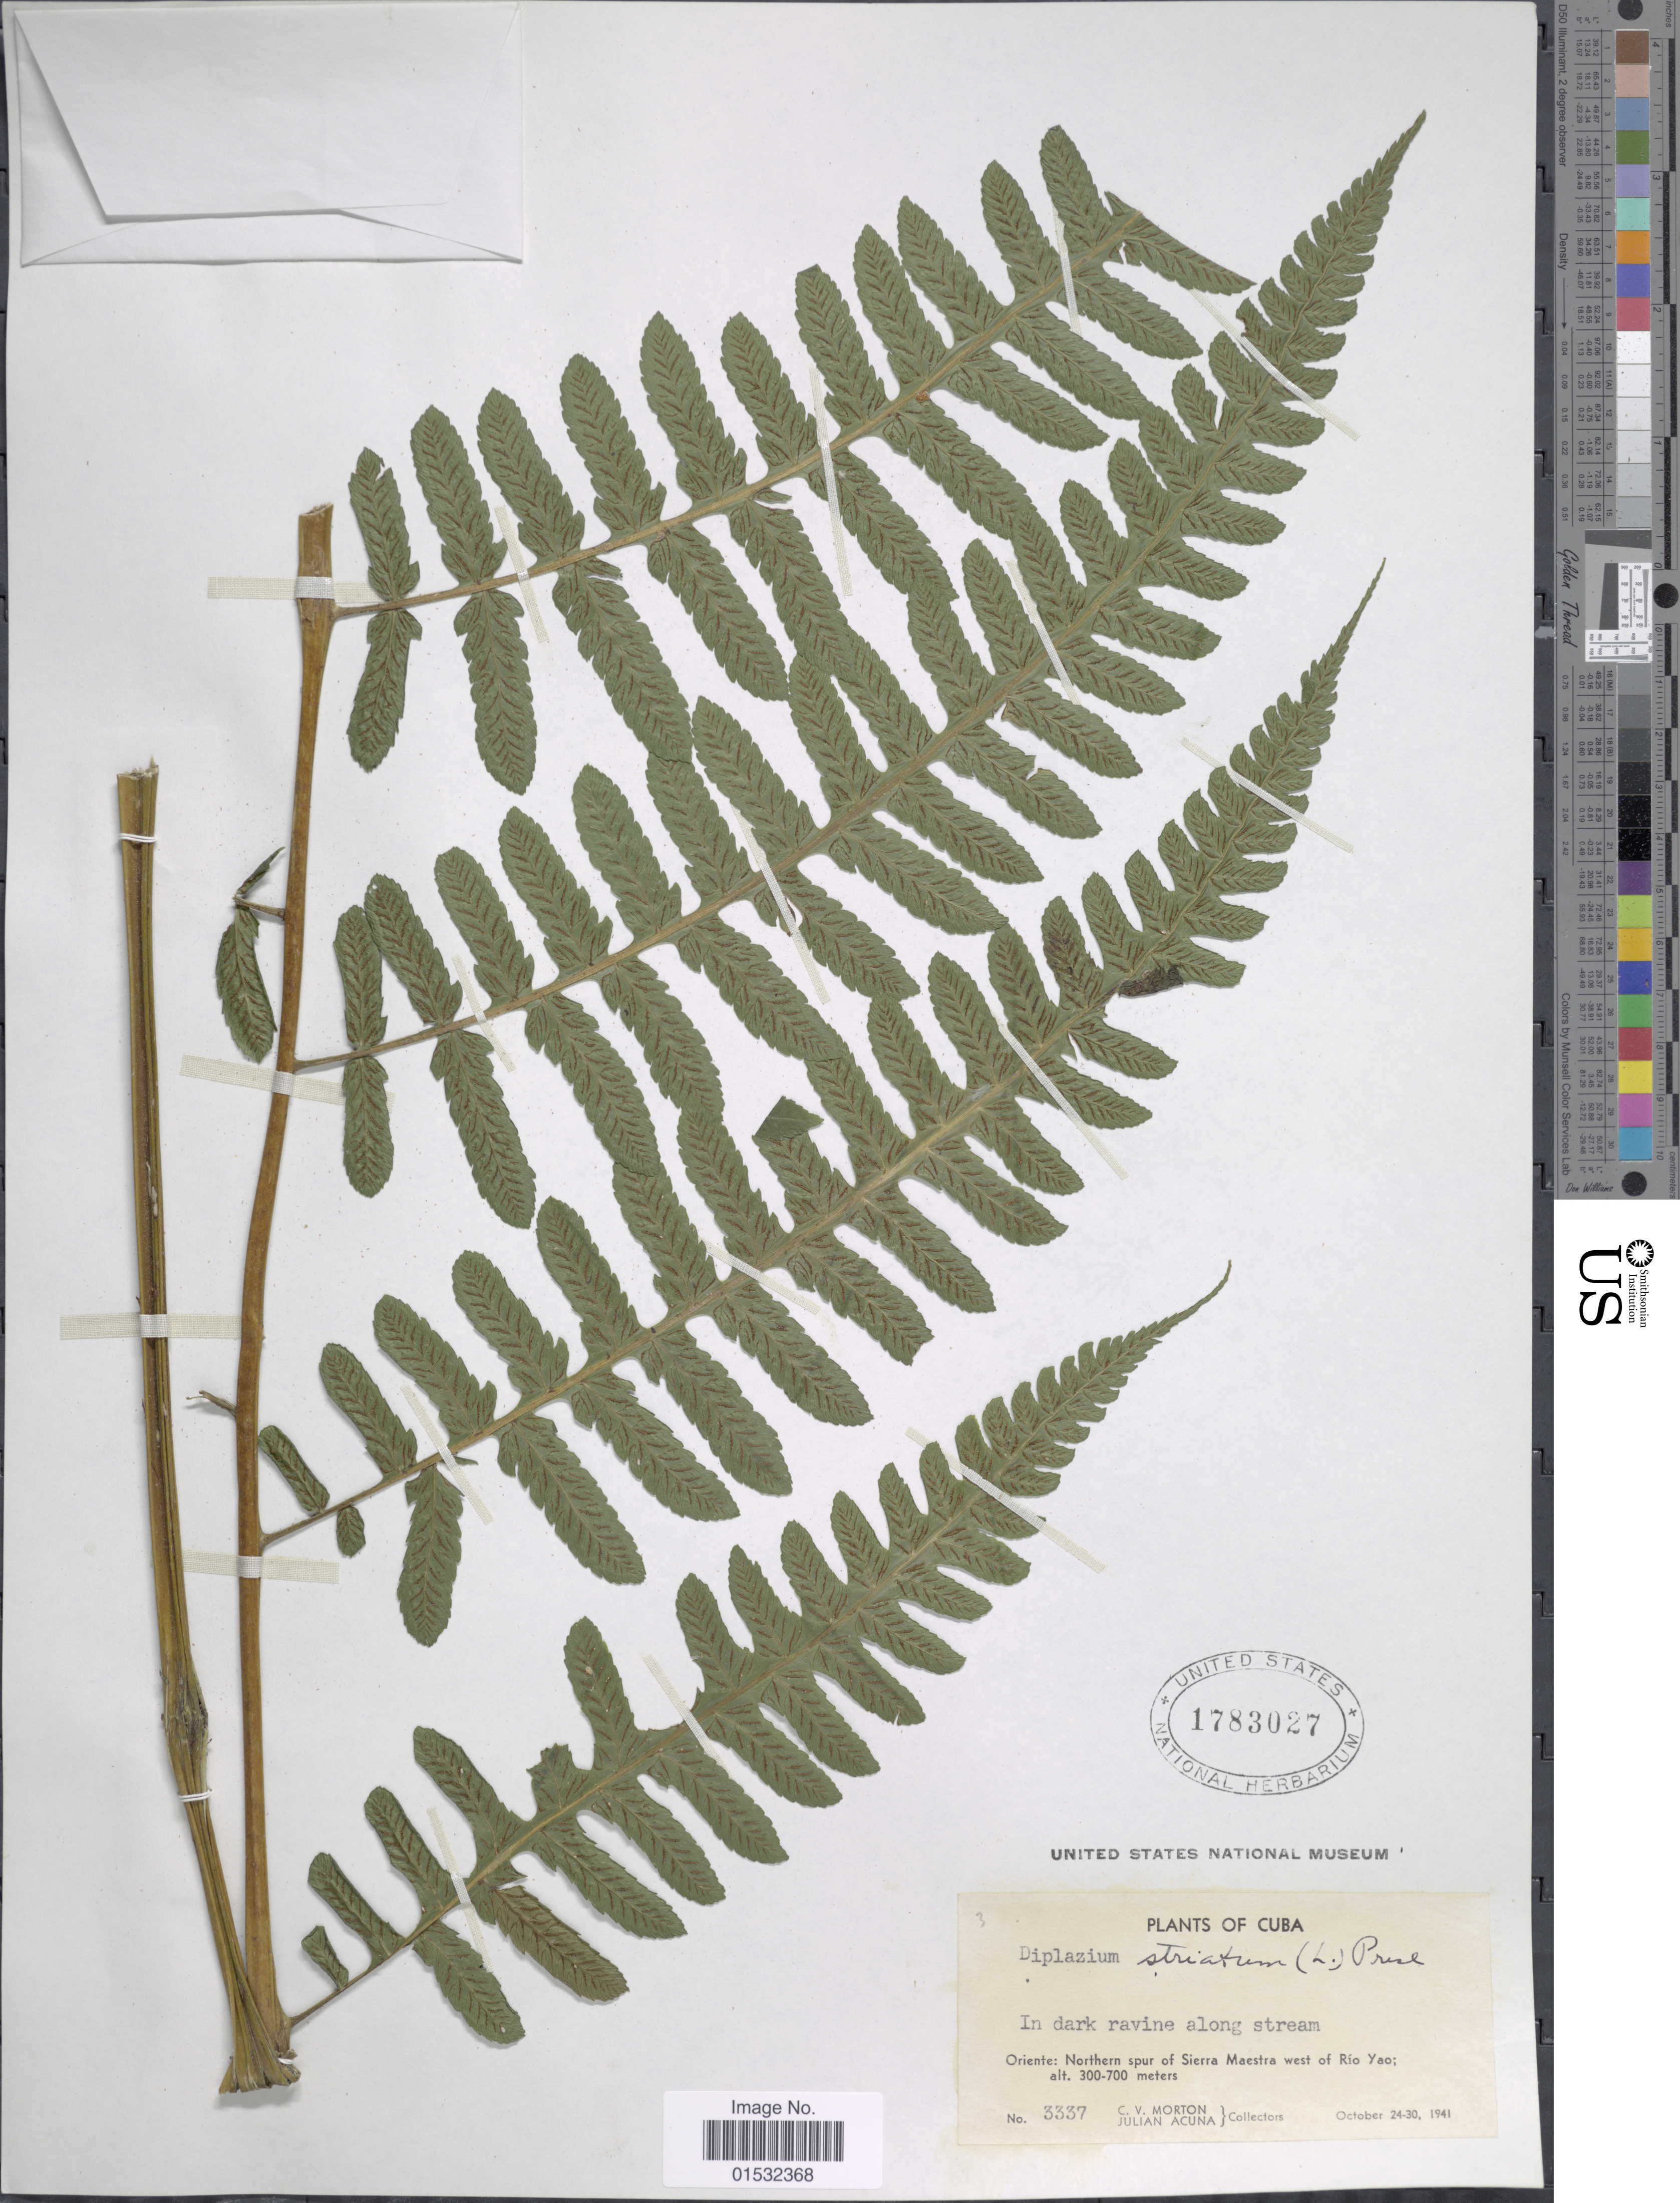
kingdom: Plantae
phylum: Tracheophyta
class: Polypodiopsida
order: Polypodiales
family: Athyriaceae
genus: Diplazium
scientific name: Diplazium striatum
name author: (L.) C. Presl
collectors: C. V. Morton & J. B. Acuña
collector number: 3337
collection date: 1941-10-24/1941-10-30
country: Cuba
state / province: Oriente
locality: Northern spur of Sierra Maestra west of Río Yao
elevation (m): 300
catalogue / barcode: US 1783027